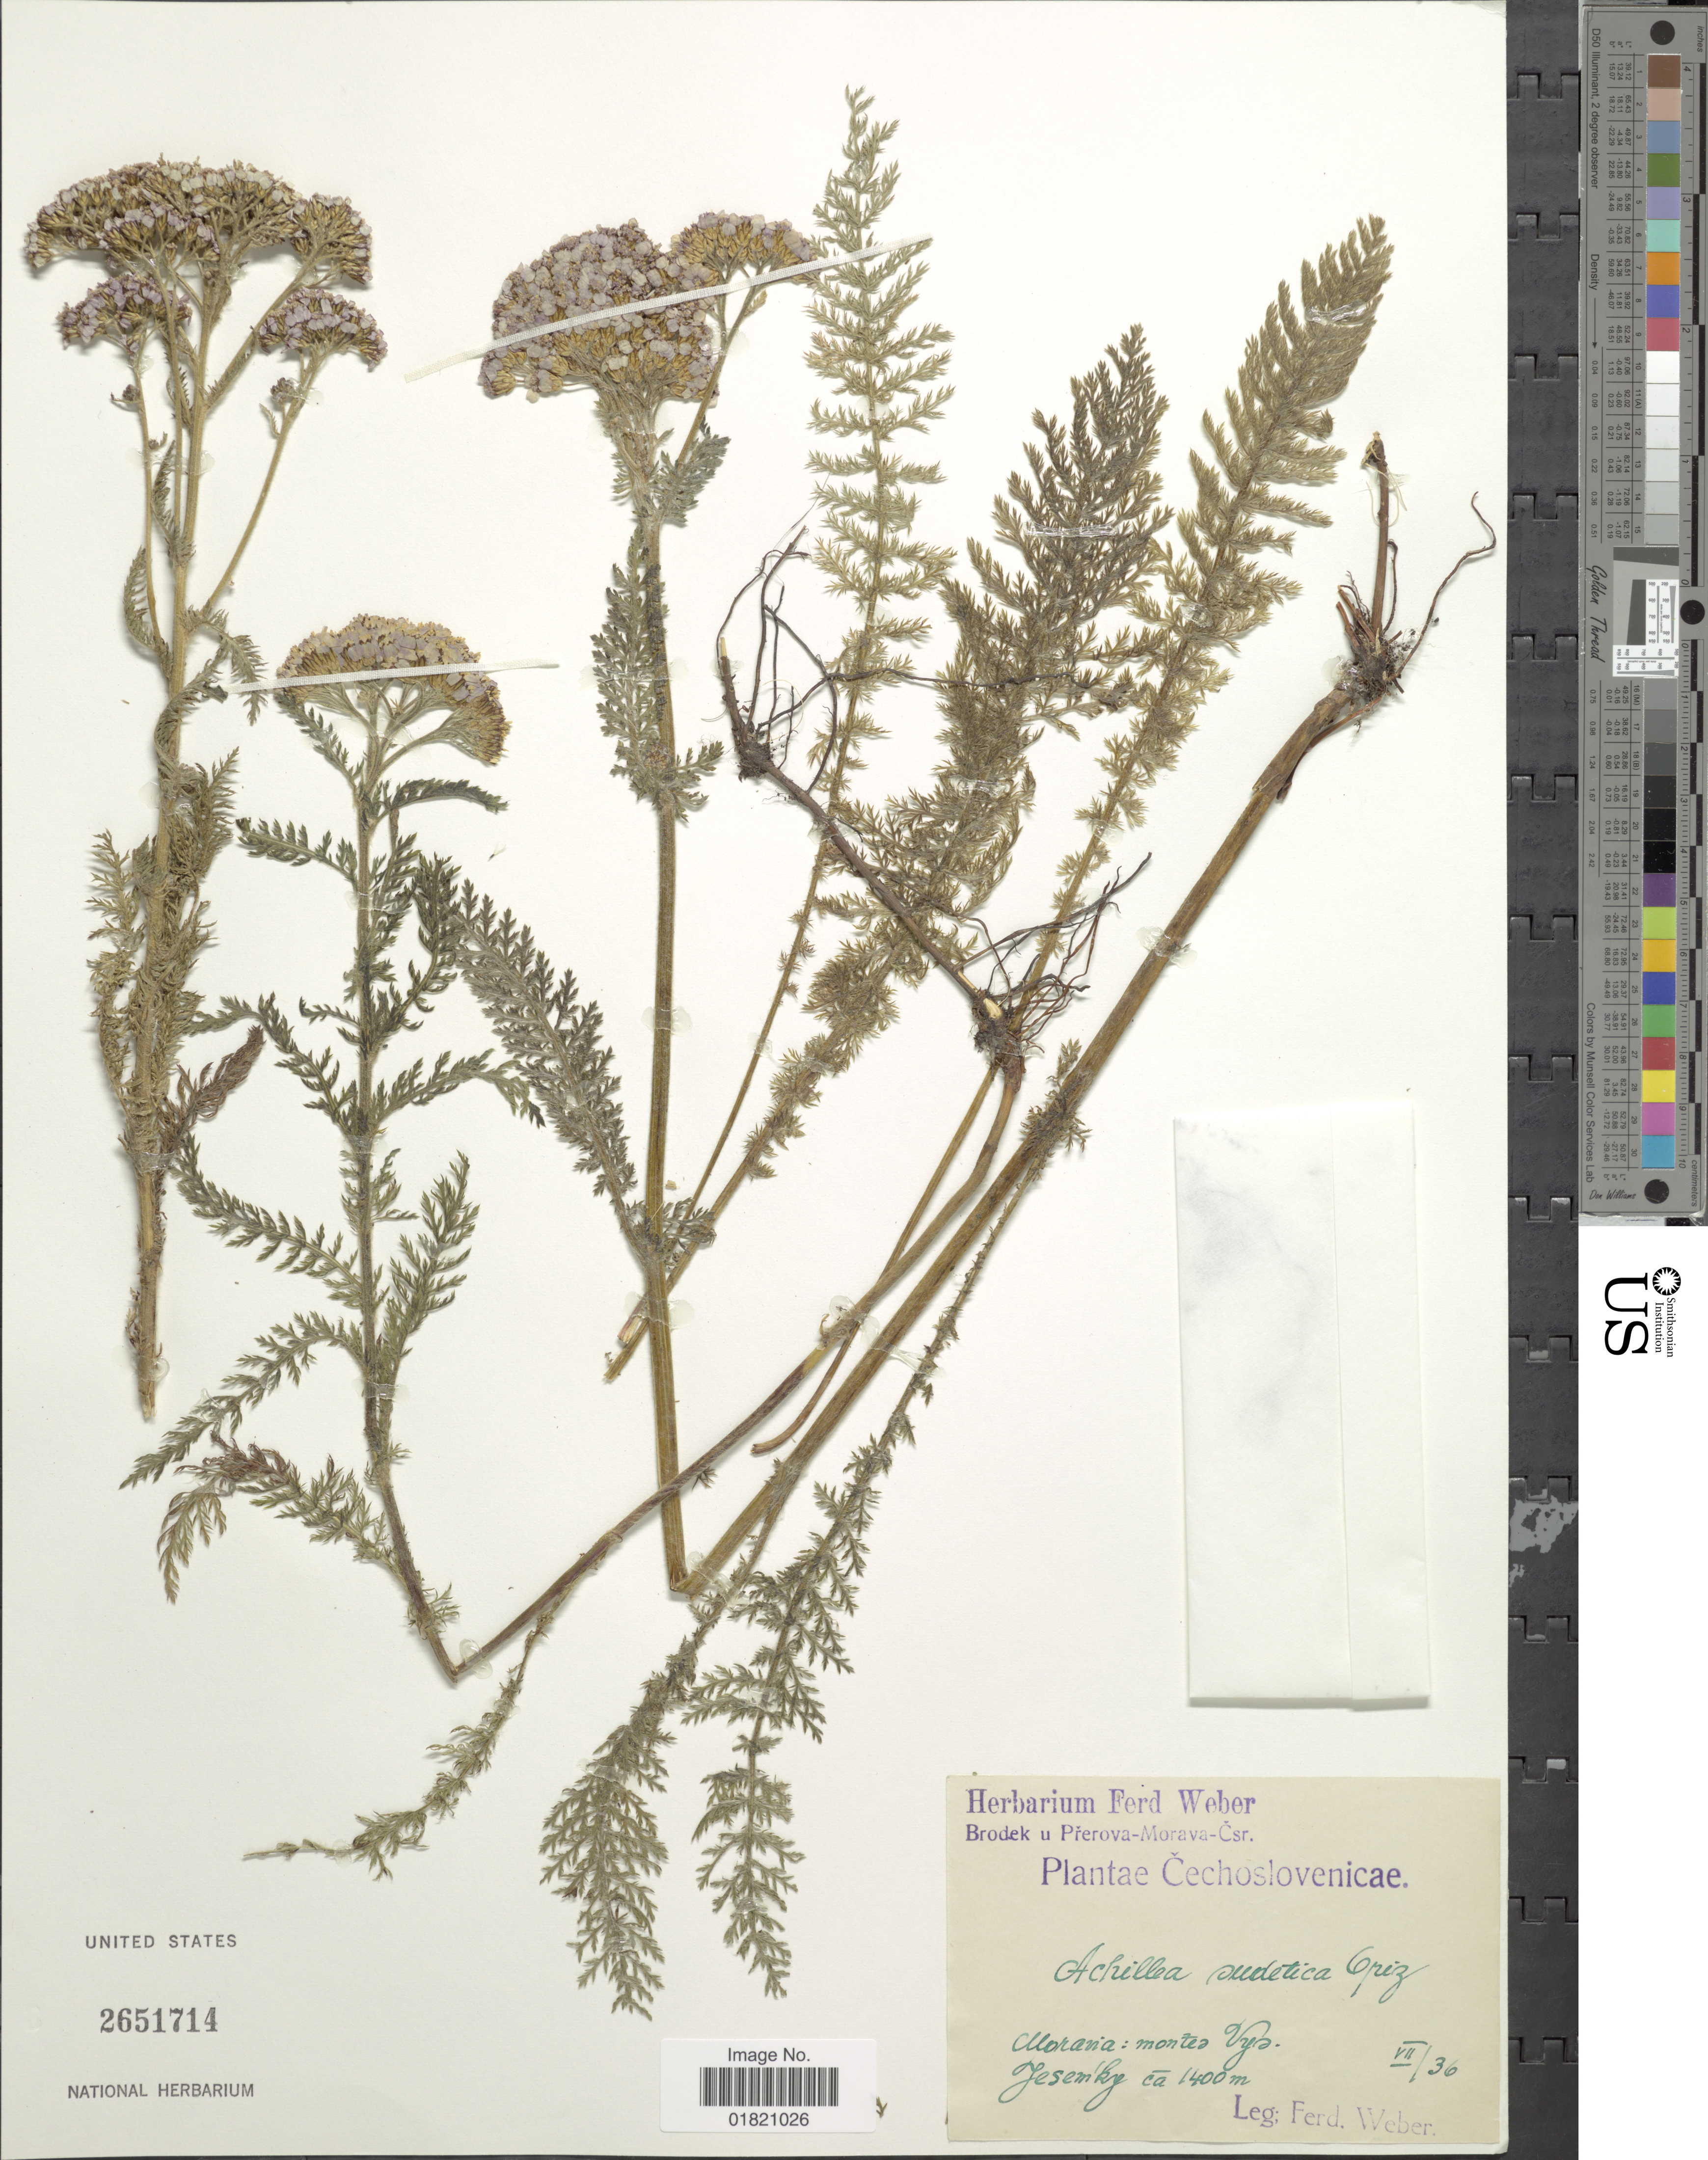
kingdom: Plantae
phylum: Tracheophyta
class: Magnoliopsida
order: Asterales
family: Asteraceae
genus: Achillea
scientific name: Achillea sudetica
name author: Opiz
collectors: F. Weber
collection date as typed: Transcribed d/m/y: /7/36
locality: Cechoslovenicae. Morania: montes Vys [interpreted]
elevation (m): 1400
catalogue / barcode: US 2651714